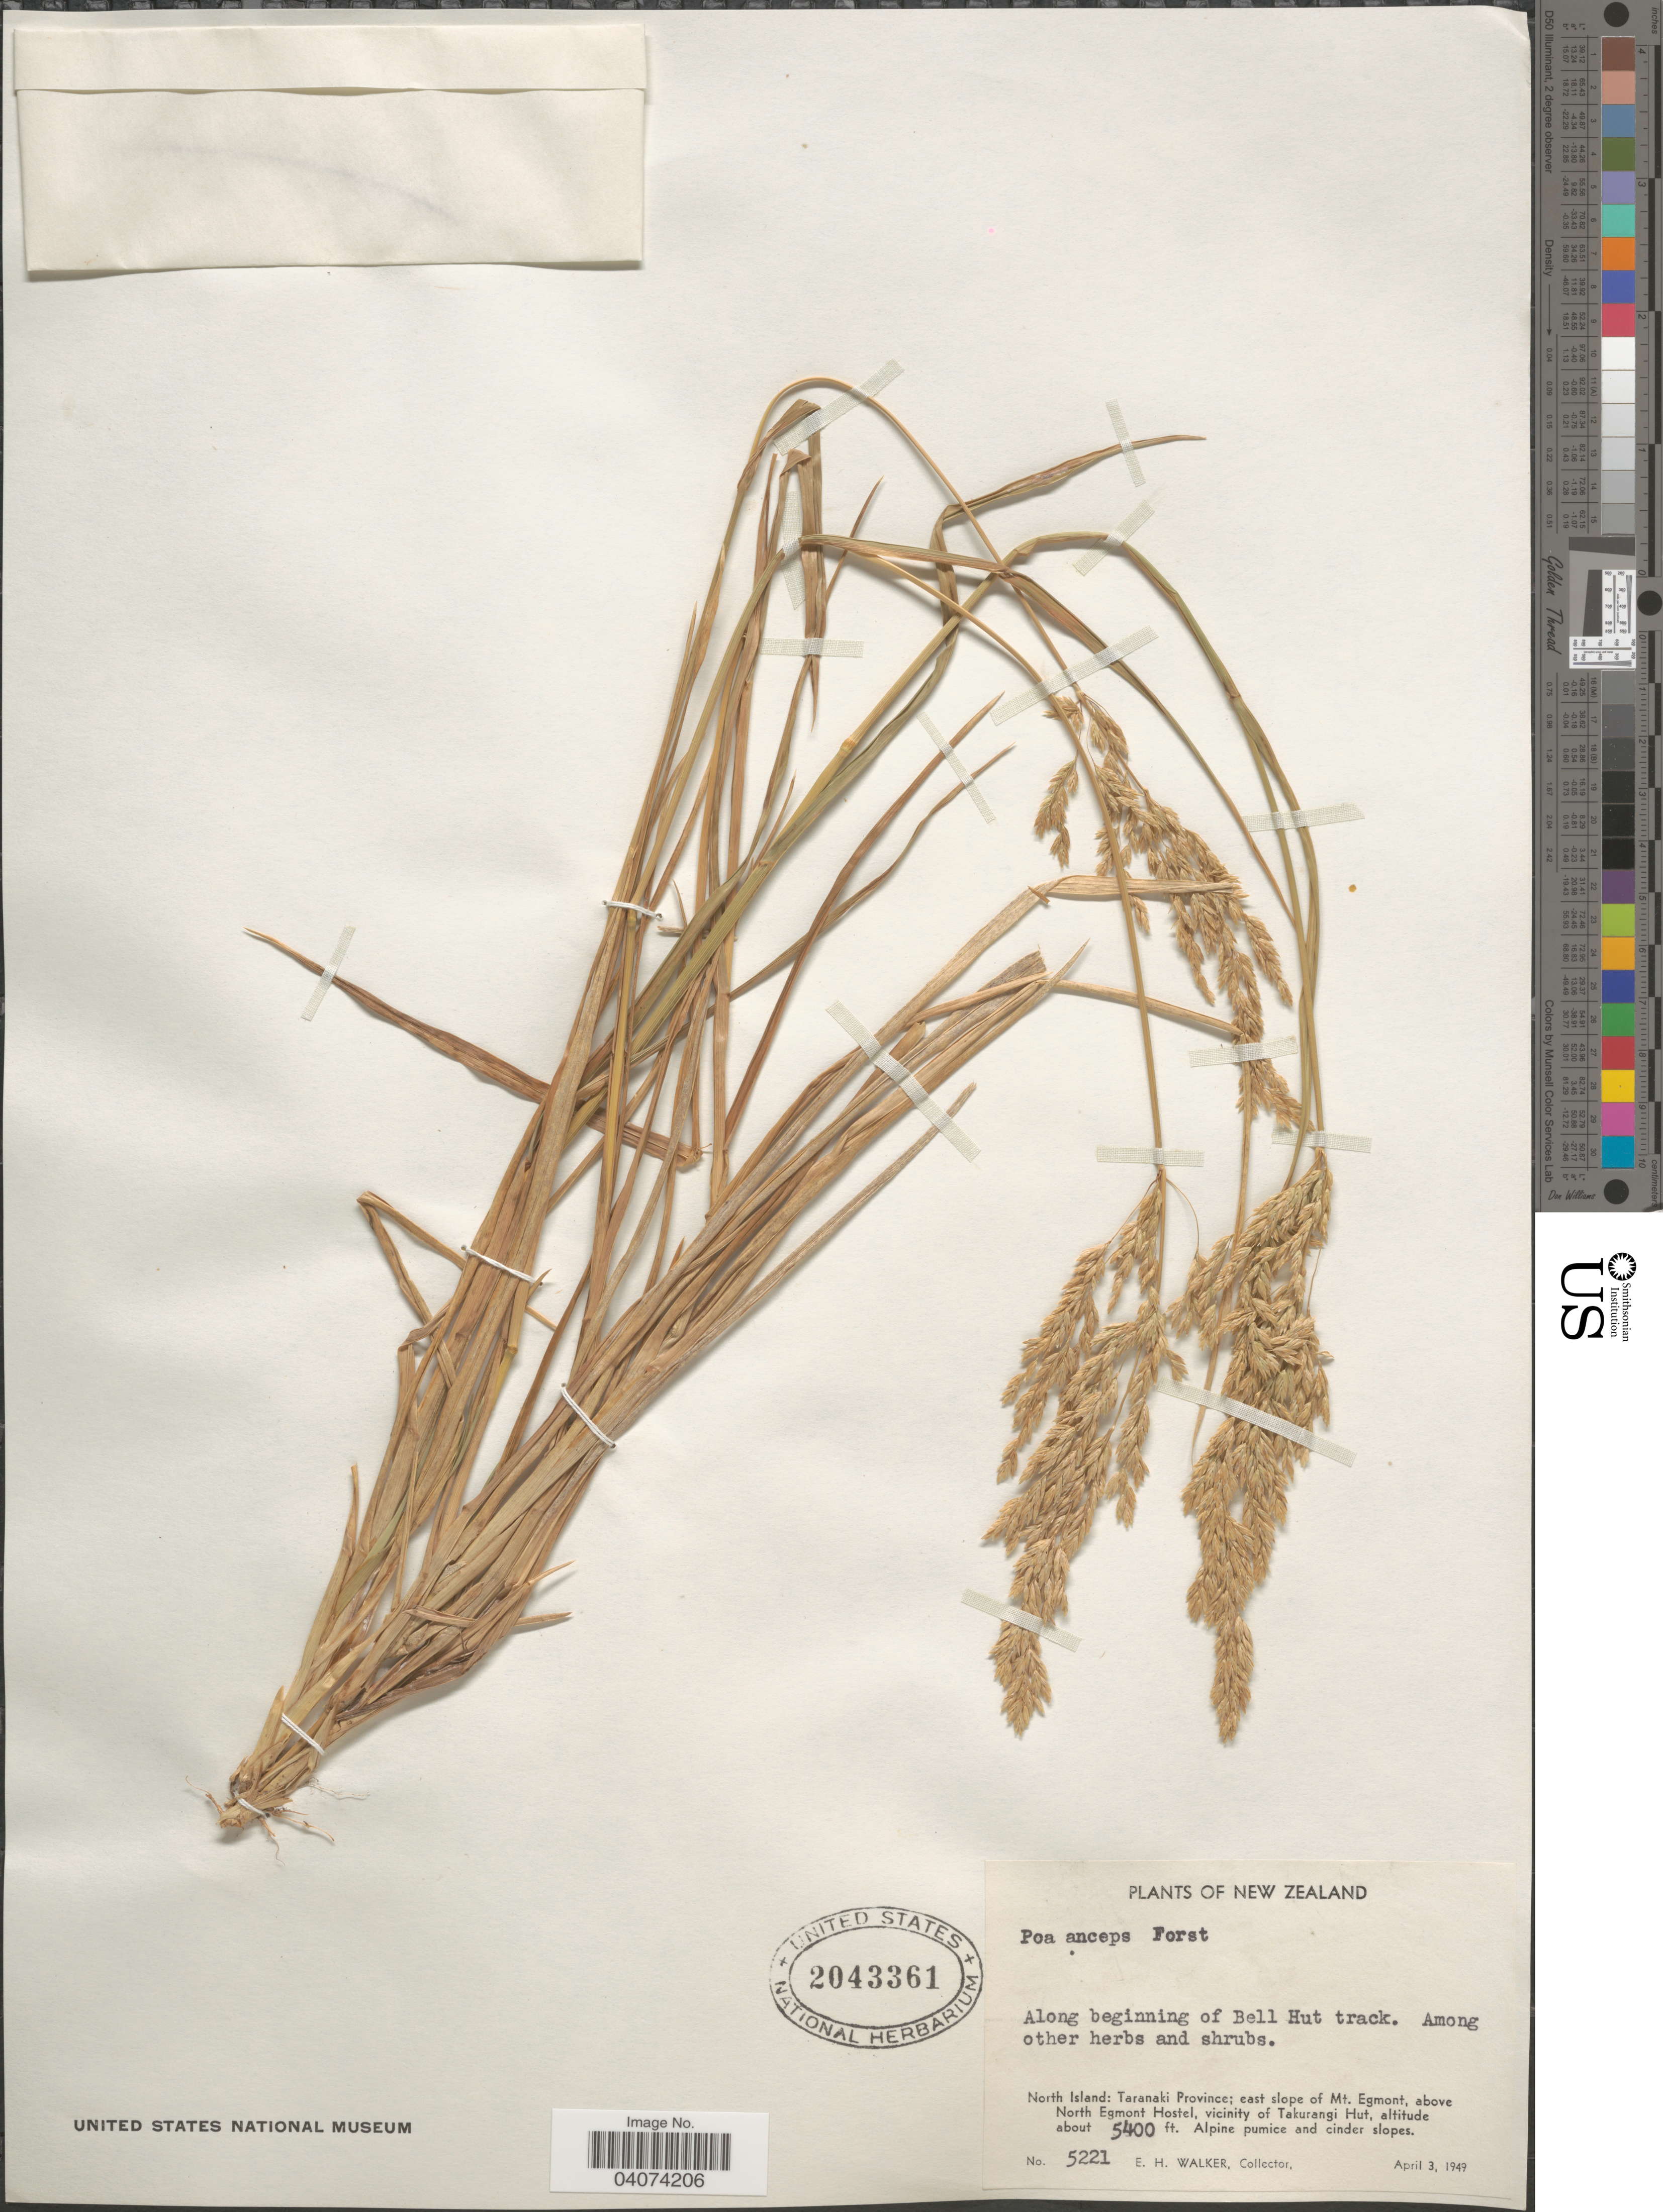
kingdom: Plantae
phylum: Tracheophyta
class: Liliopsida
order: Poales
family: Poaceae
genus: Poa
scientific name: Poa anceps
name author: G. Forst.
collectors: E. H. Walker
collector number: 5221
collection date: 1949-04-03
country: New Zealand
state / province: Taranaki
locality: Along beginning of Bell Hut track. North Island: Taranaki Province; east slope of Mt. Egmont, above North Egmont Hostel, vicinity of Takurangi Hut.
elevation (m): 1646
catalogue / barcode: US 2043361